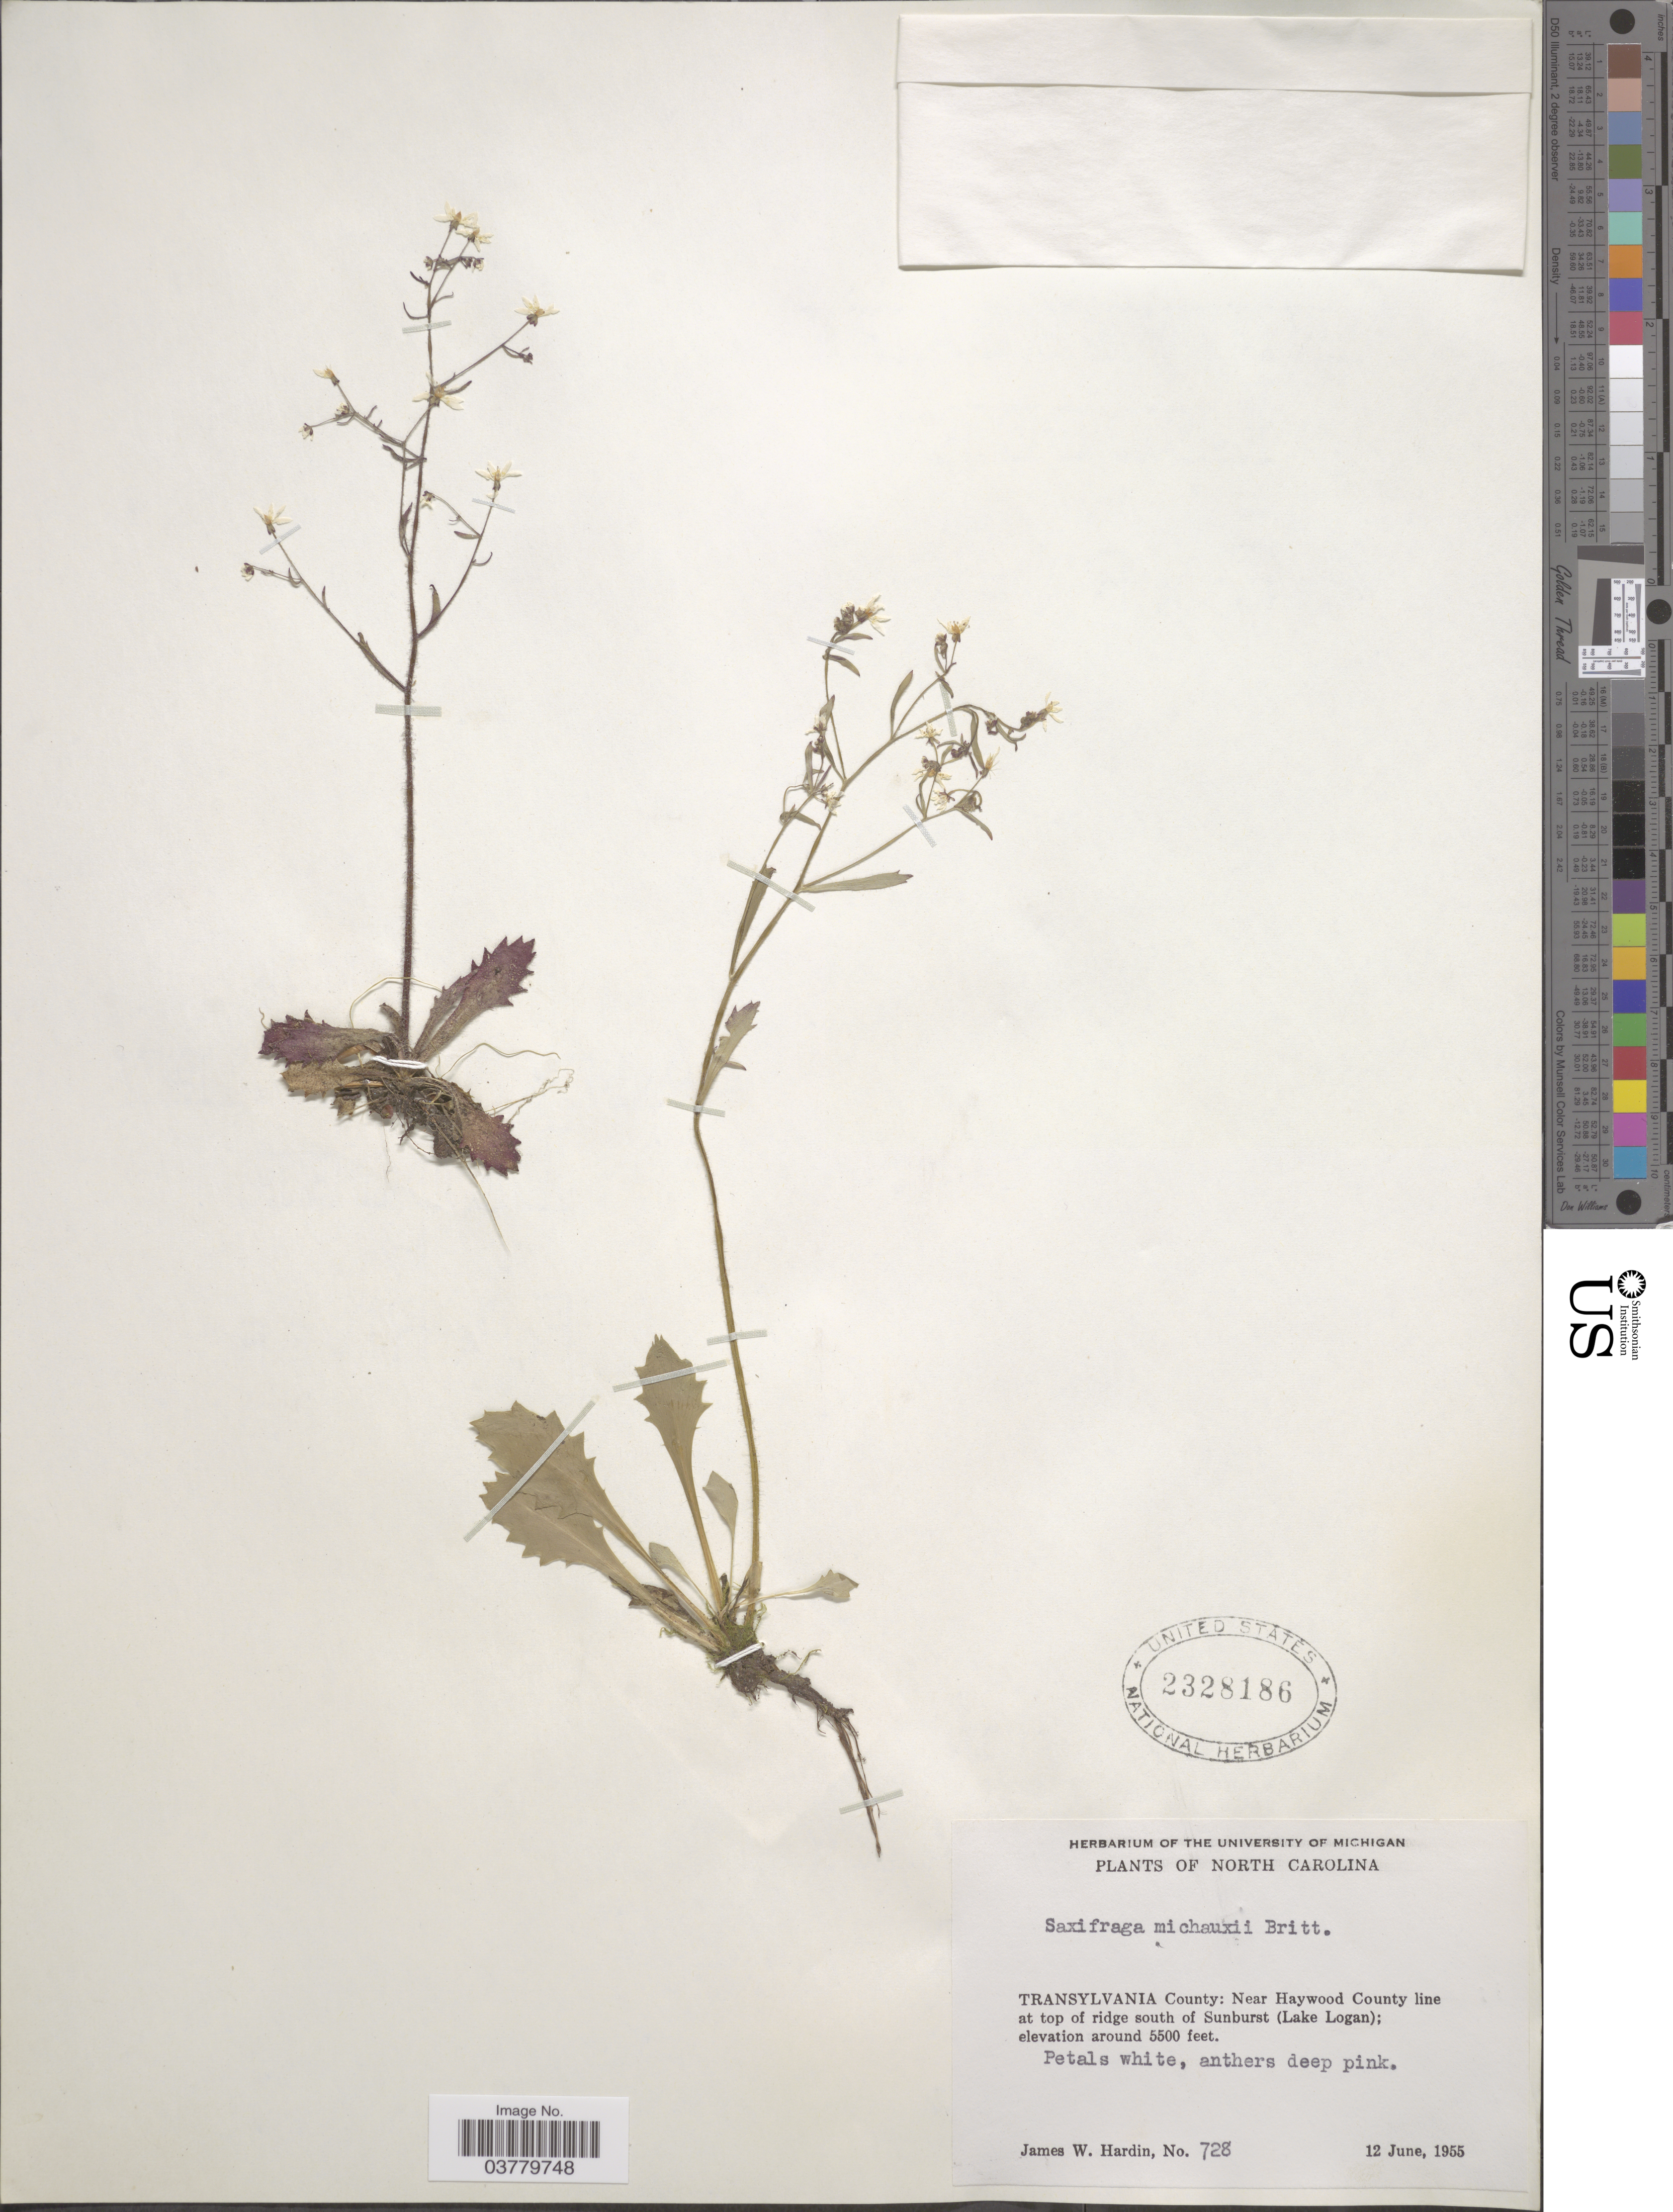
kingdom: Plantae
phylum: Tracheophyta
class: Magnoliopsida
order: Saxifragales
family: Saxifragaceae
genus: Micranthes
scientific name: Micranthes petiolaris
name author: (Raf.) Bush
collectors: J. W. Hardin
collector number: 725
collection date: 1955-06-12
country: United States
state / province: North Carolina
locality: Transylvania County: Near Haywood County line at top of ridge south of Sunburst (Lake Logan).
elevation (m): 1676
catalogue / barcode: US 2328186